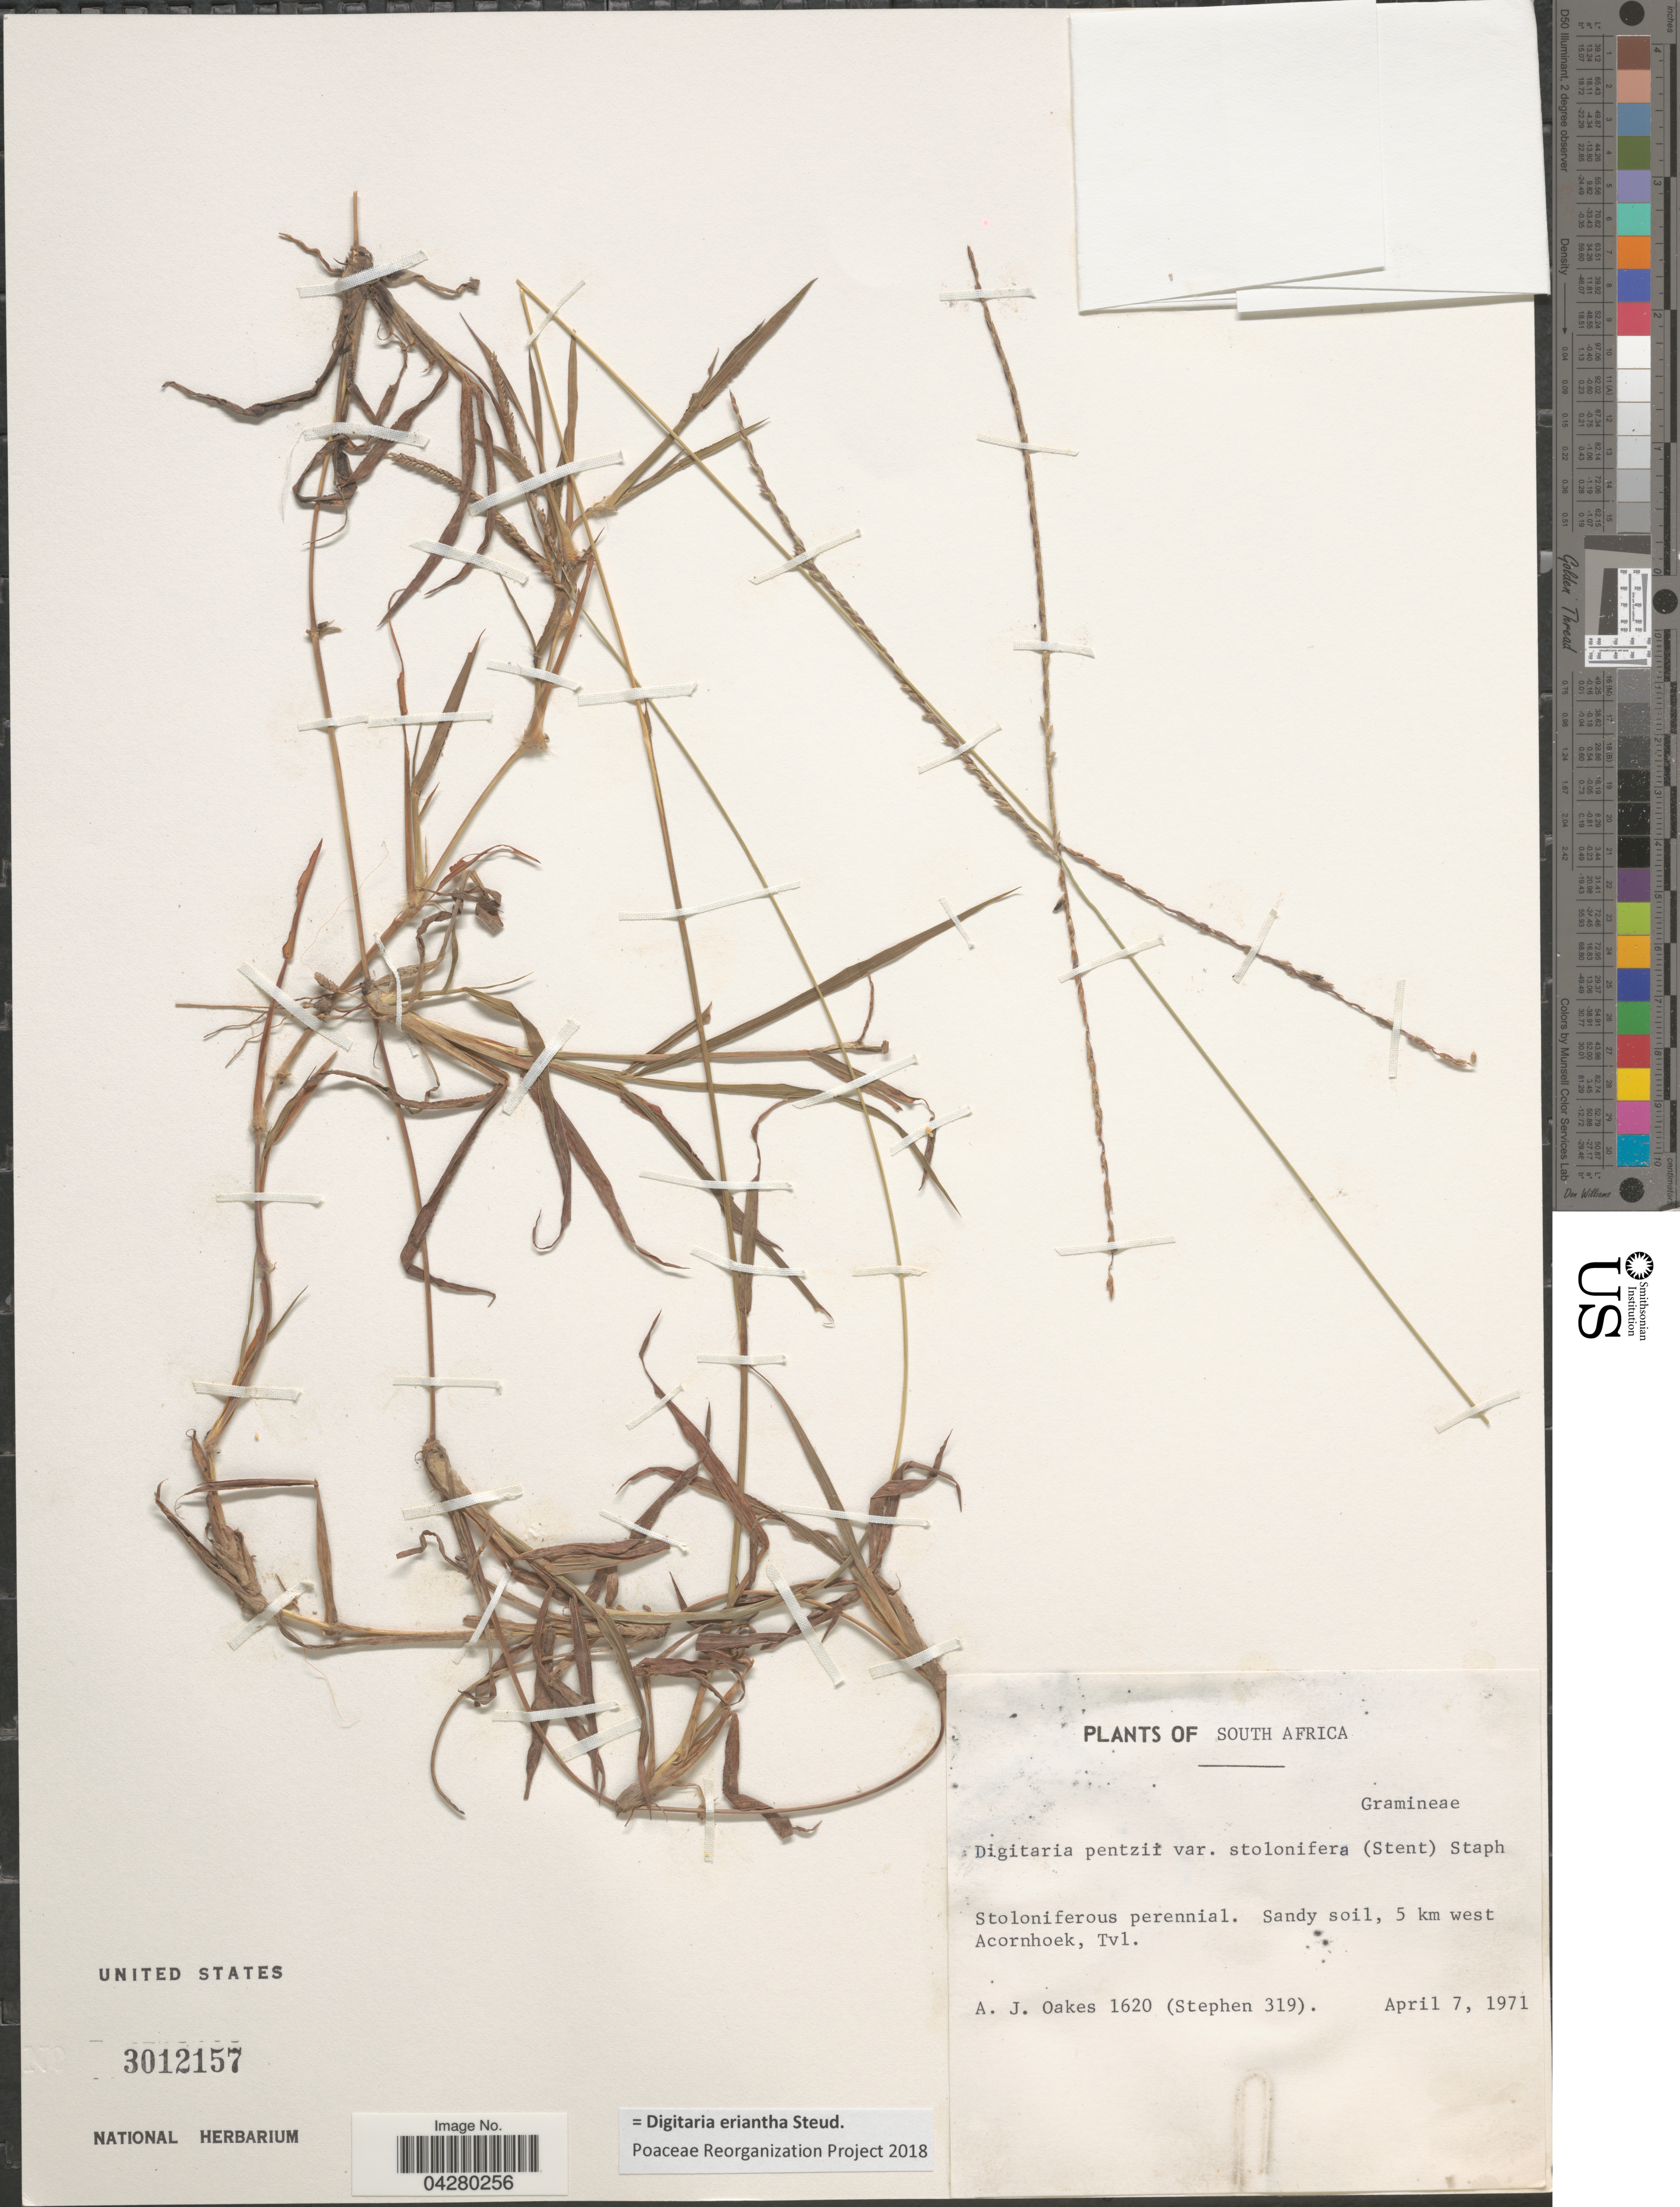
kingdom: Plantae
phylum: Tracheophyta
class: Liliopsida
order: Poales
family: Poaceae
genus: Digitaria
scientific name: Digitaria eriantha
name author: Steud.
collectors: A. Oakes & Stephen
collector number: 1620/319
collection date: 1971-04-07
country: South Africa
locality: Sandy soil, 5 km west Acornhoek, Tvl.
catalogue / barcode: US 3012157